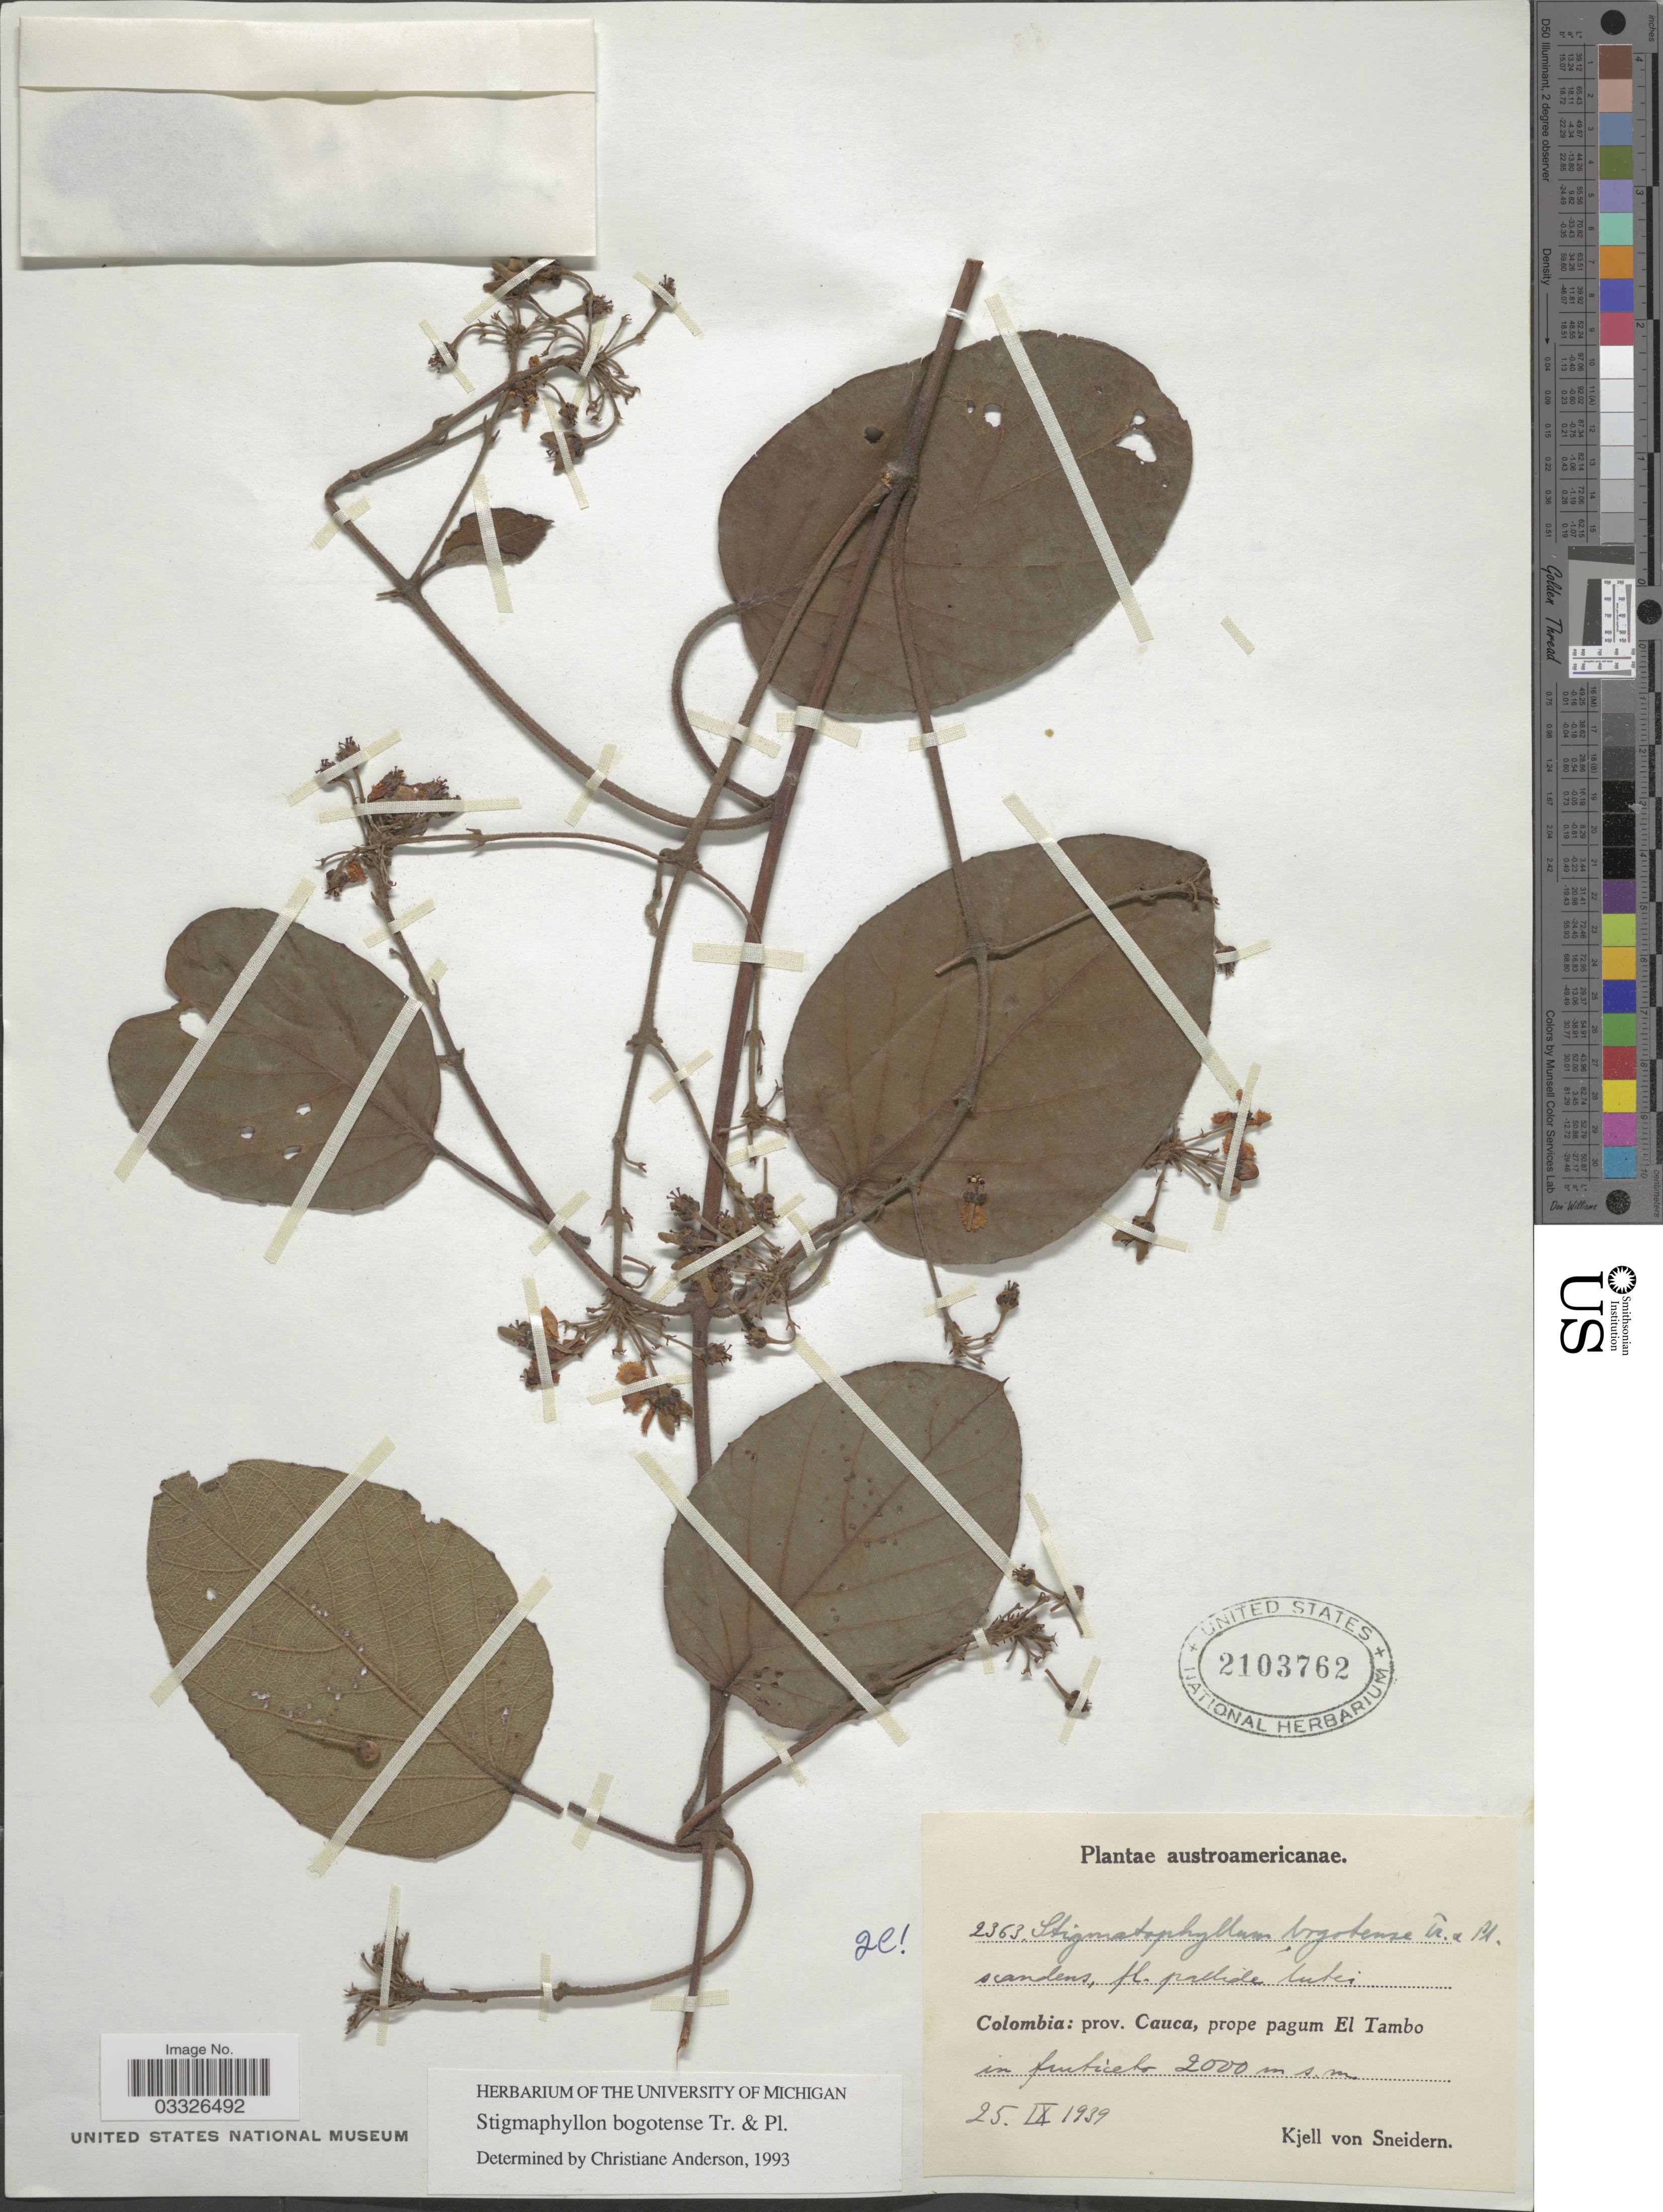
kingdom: Plantae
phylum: Tracheophyta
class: Magnoliopsida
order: Malpighiales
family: Malpighiaceae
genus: Stigmaphyllon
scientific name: Stigmaphyllon bogotense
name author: Triana & Planch.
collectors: K. von Sneidern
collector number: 2363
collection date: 1939-09-25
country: Colombia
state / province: Cauca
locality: Prope pagum El Tambo.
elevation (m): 2000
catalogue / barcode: US 2103762